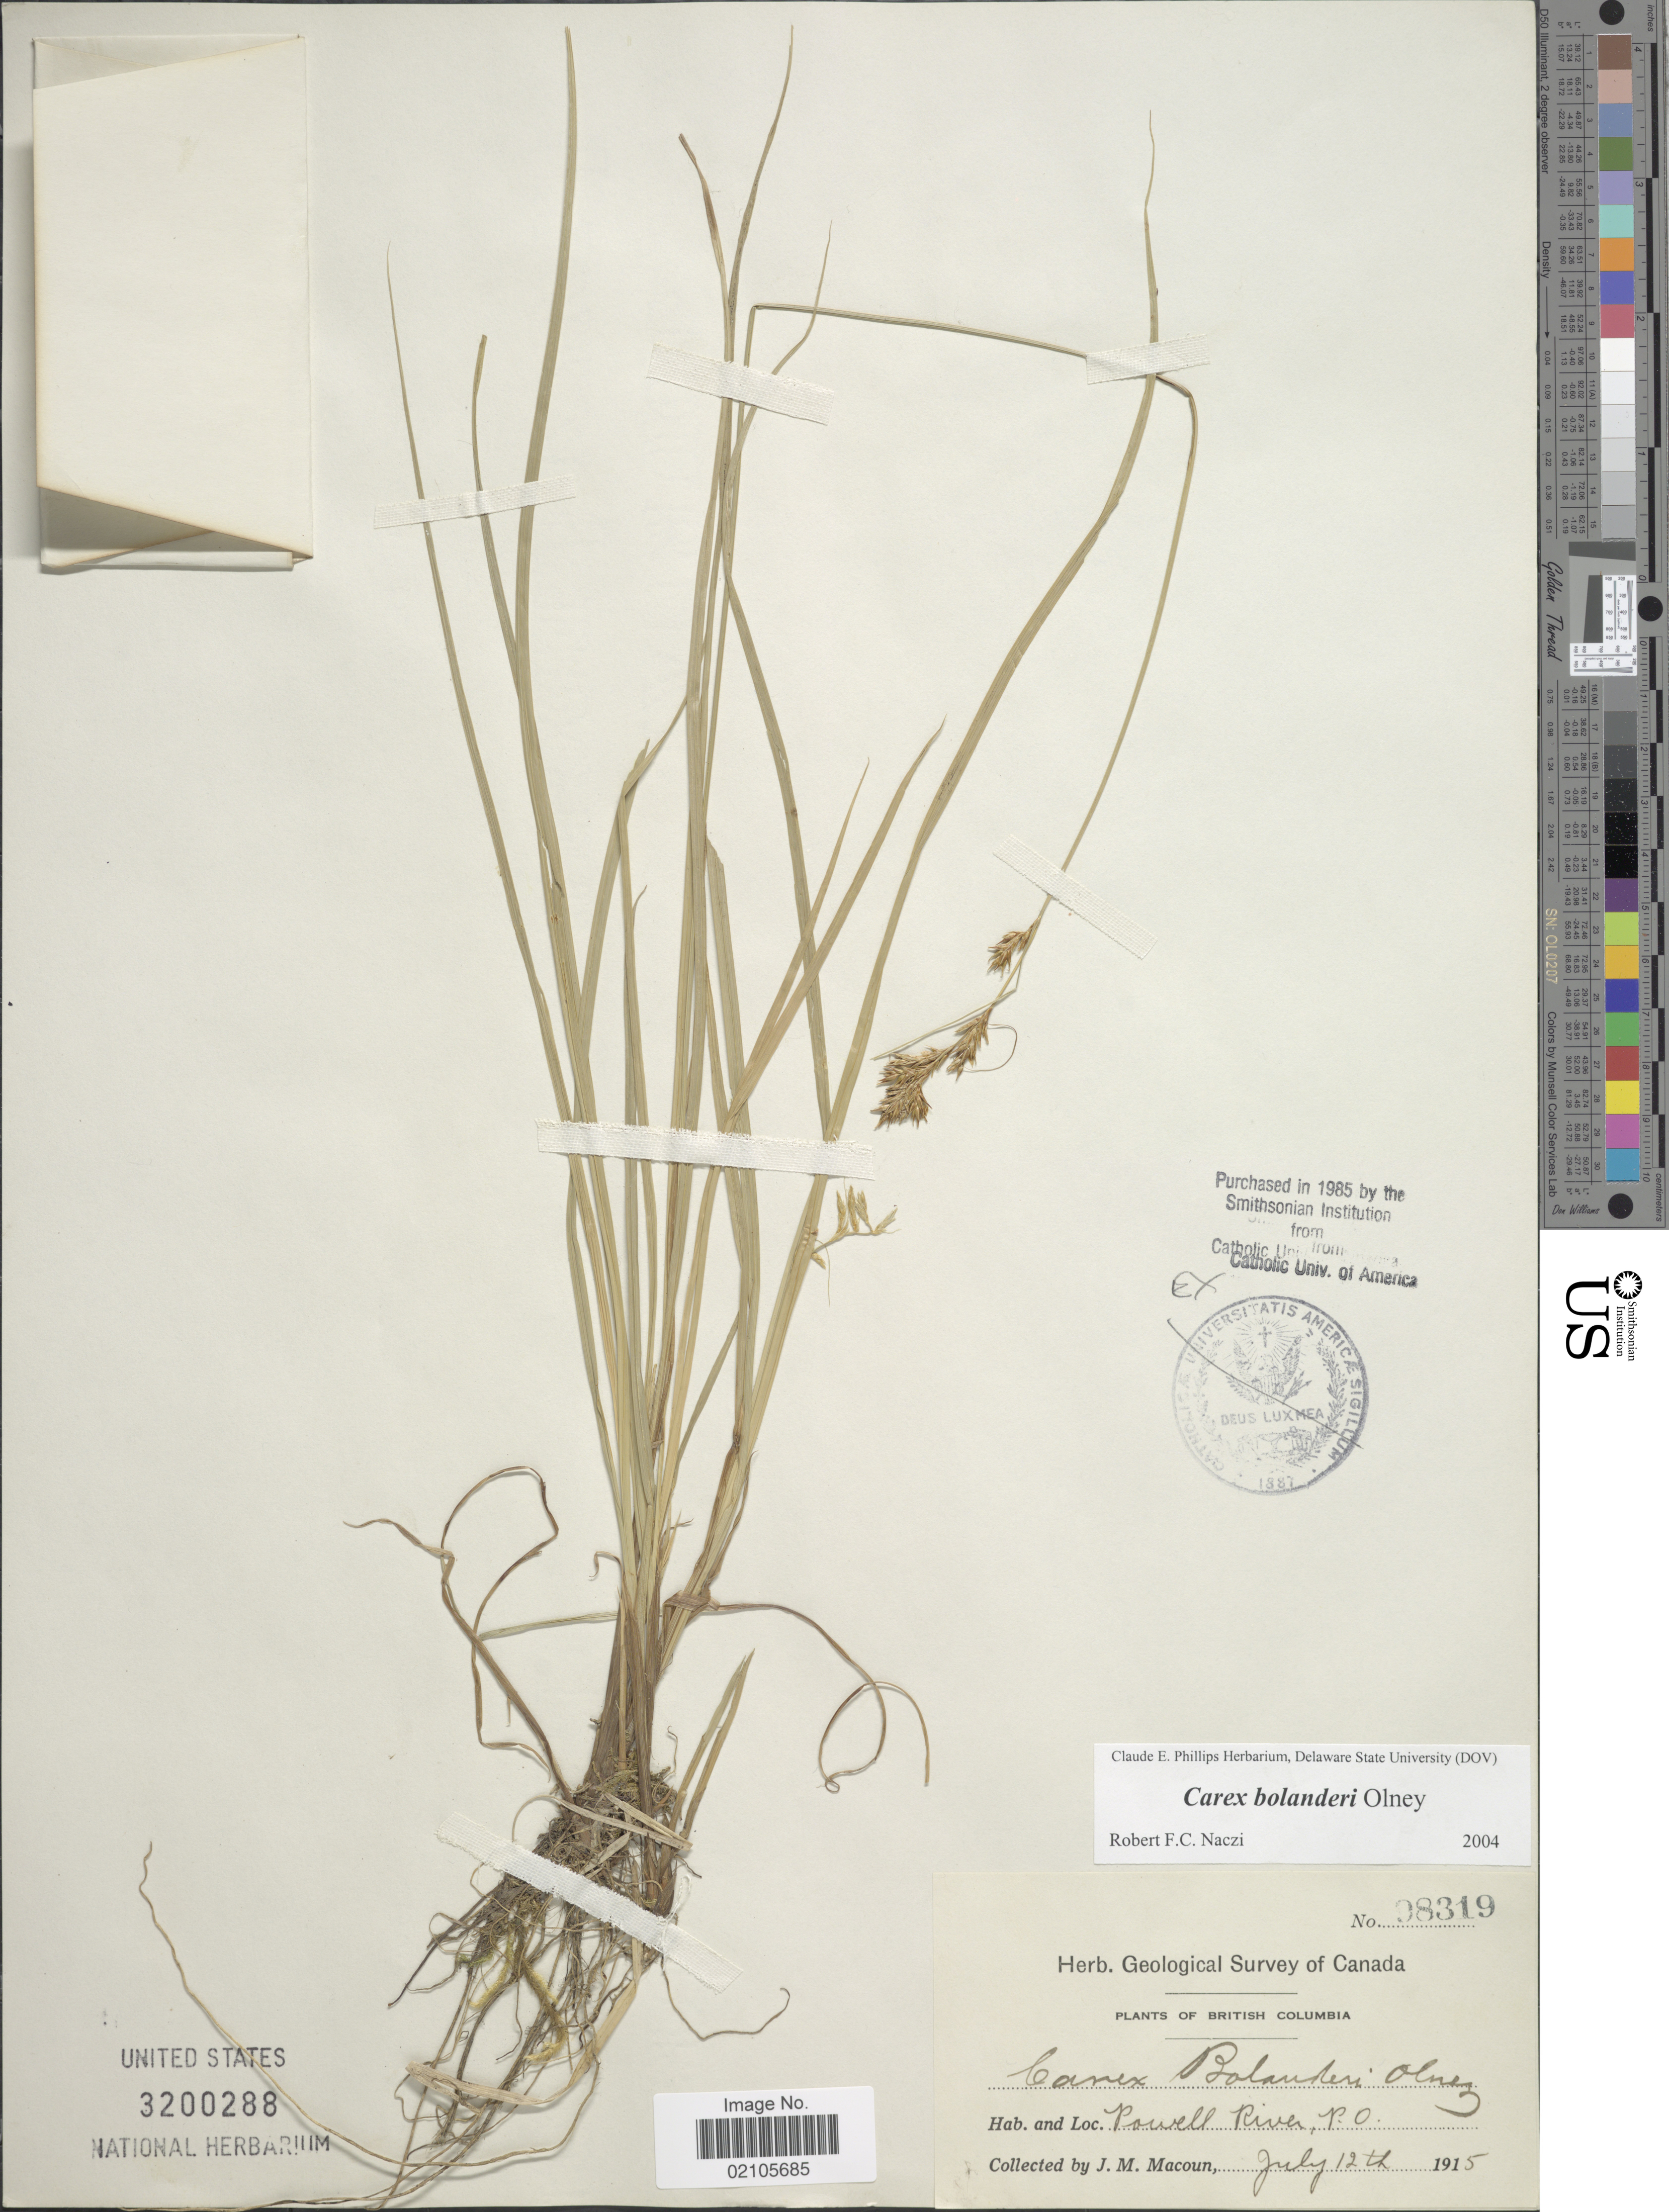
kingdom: Plantae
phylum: Tracheophyta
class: Liliopsida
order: Poales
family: Cyperaceae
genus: Carex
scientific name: Carex bolanderi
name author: Olney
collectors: J. M. Macoun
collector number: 98319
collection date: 1915-07-12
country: Canada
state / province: British Columbia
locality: Powell River, P. O.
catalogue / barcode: US 3200288